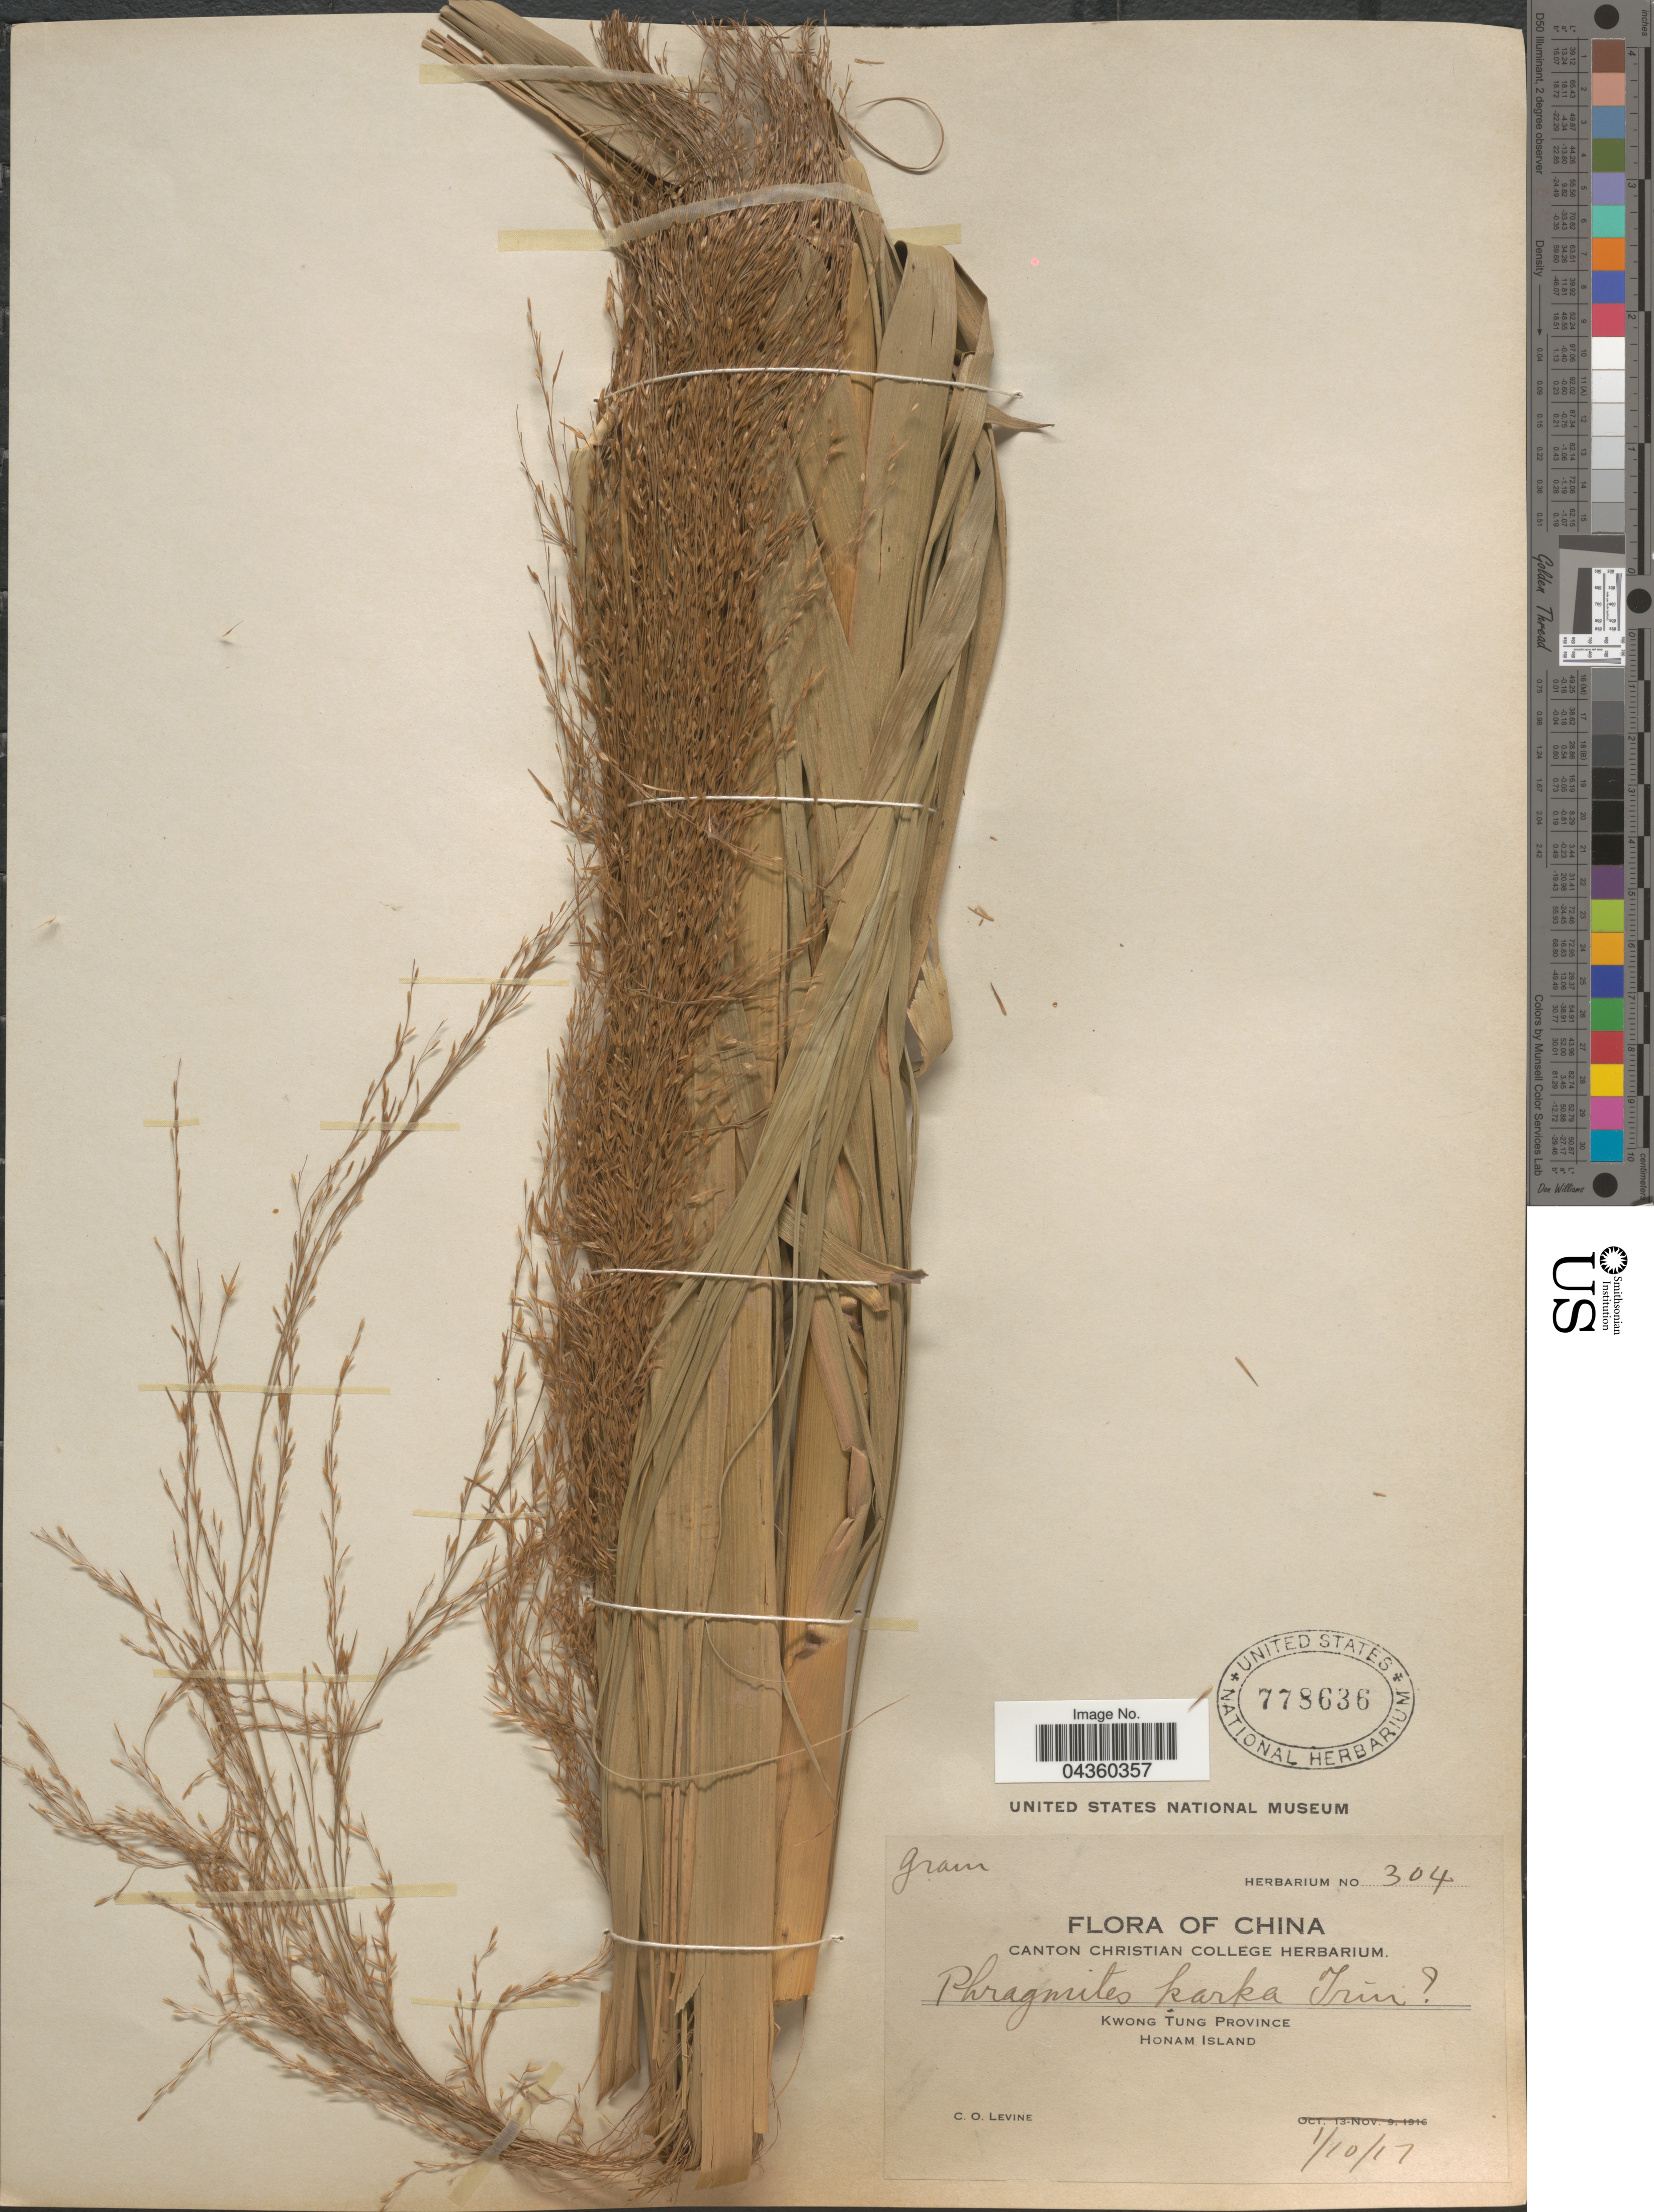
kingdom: Plantae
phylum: Tracheophyta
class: Liliopsida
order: Poales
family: Poaceae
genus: Phragmites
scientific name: Phragmites karka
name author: (Retz.) Trin. ex Steud.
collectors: C. O. Levine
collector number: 304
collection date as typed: Transcribed d/m/y: 1/10/17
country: China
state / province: Guangdong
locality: Kwong Tung Province. Honam Island.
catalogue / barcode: US 778636